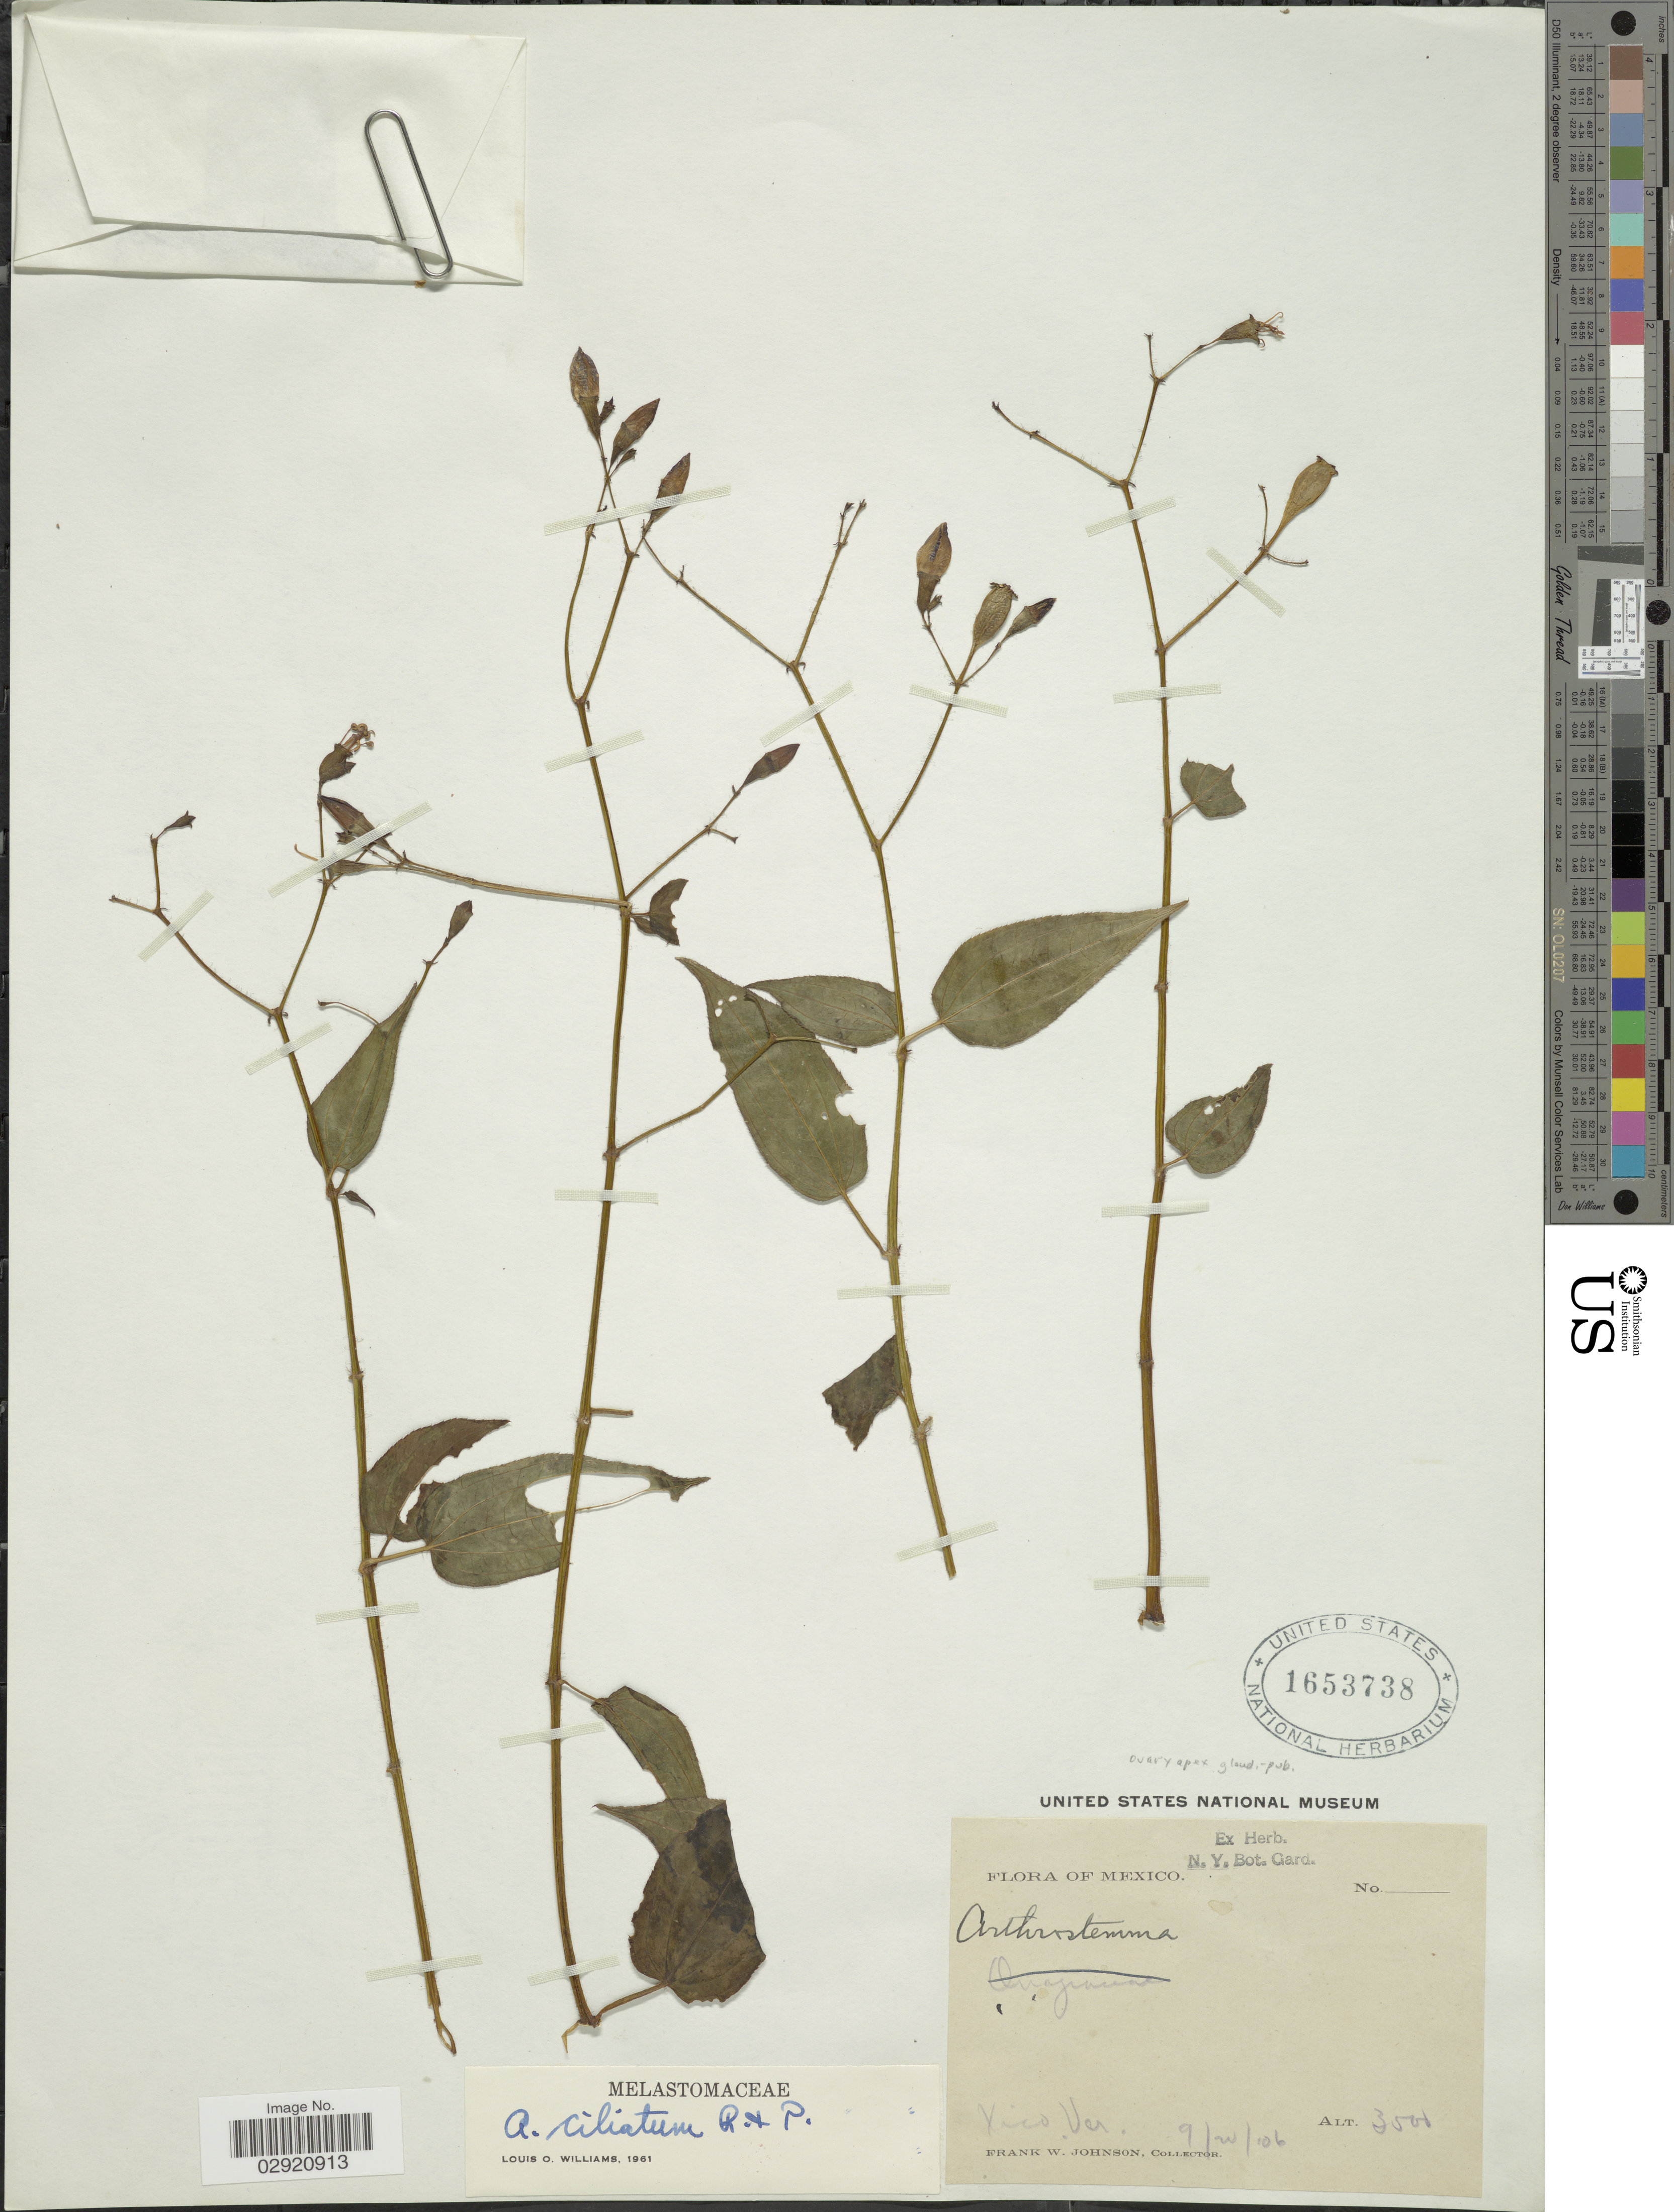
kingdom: Plantae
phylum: Tracheophyta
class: Magnoliopsida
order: Myrtales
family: Melastomataceae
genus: Arthrostemma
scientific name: Arthrostemma ciliatum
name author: Pav. ex D. Don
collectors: F. W. Johnson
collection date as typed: Transcribed d/m/y: 20/9/6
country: Mexico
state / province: Veracruz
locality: Xico, Ver.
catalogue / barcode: US 1653738